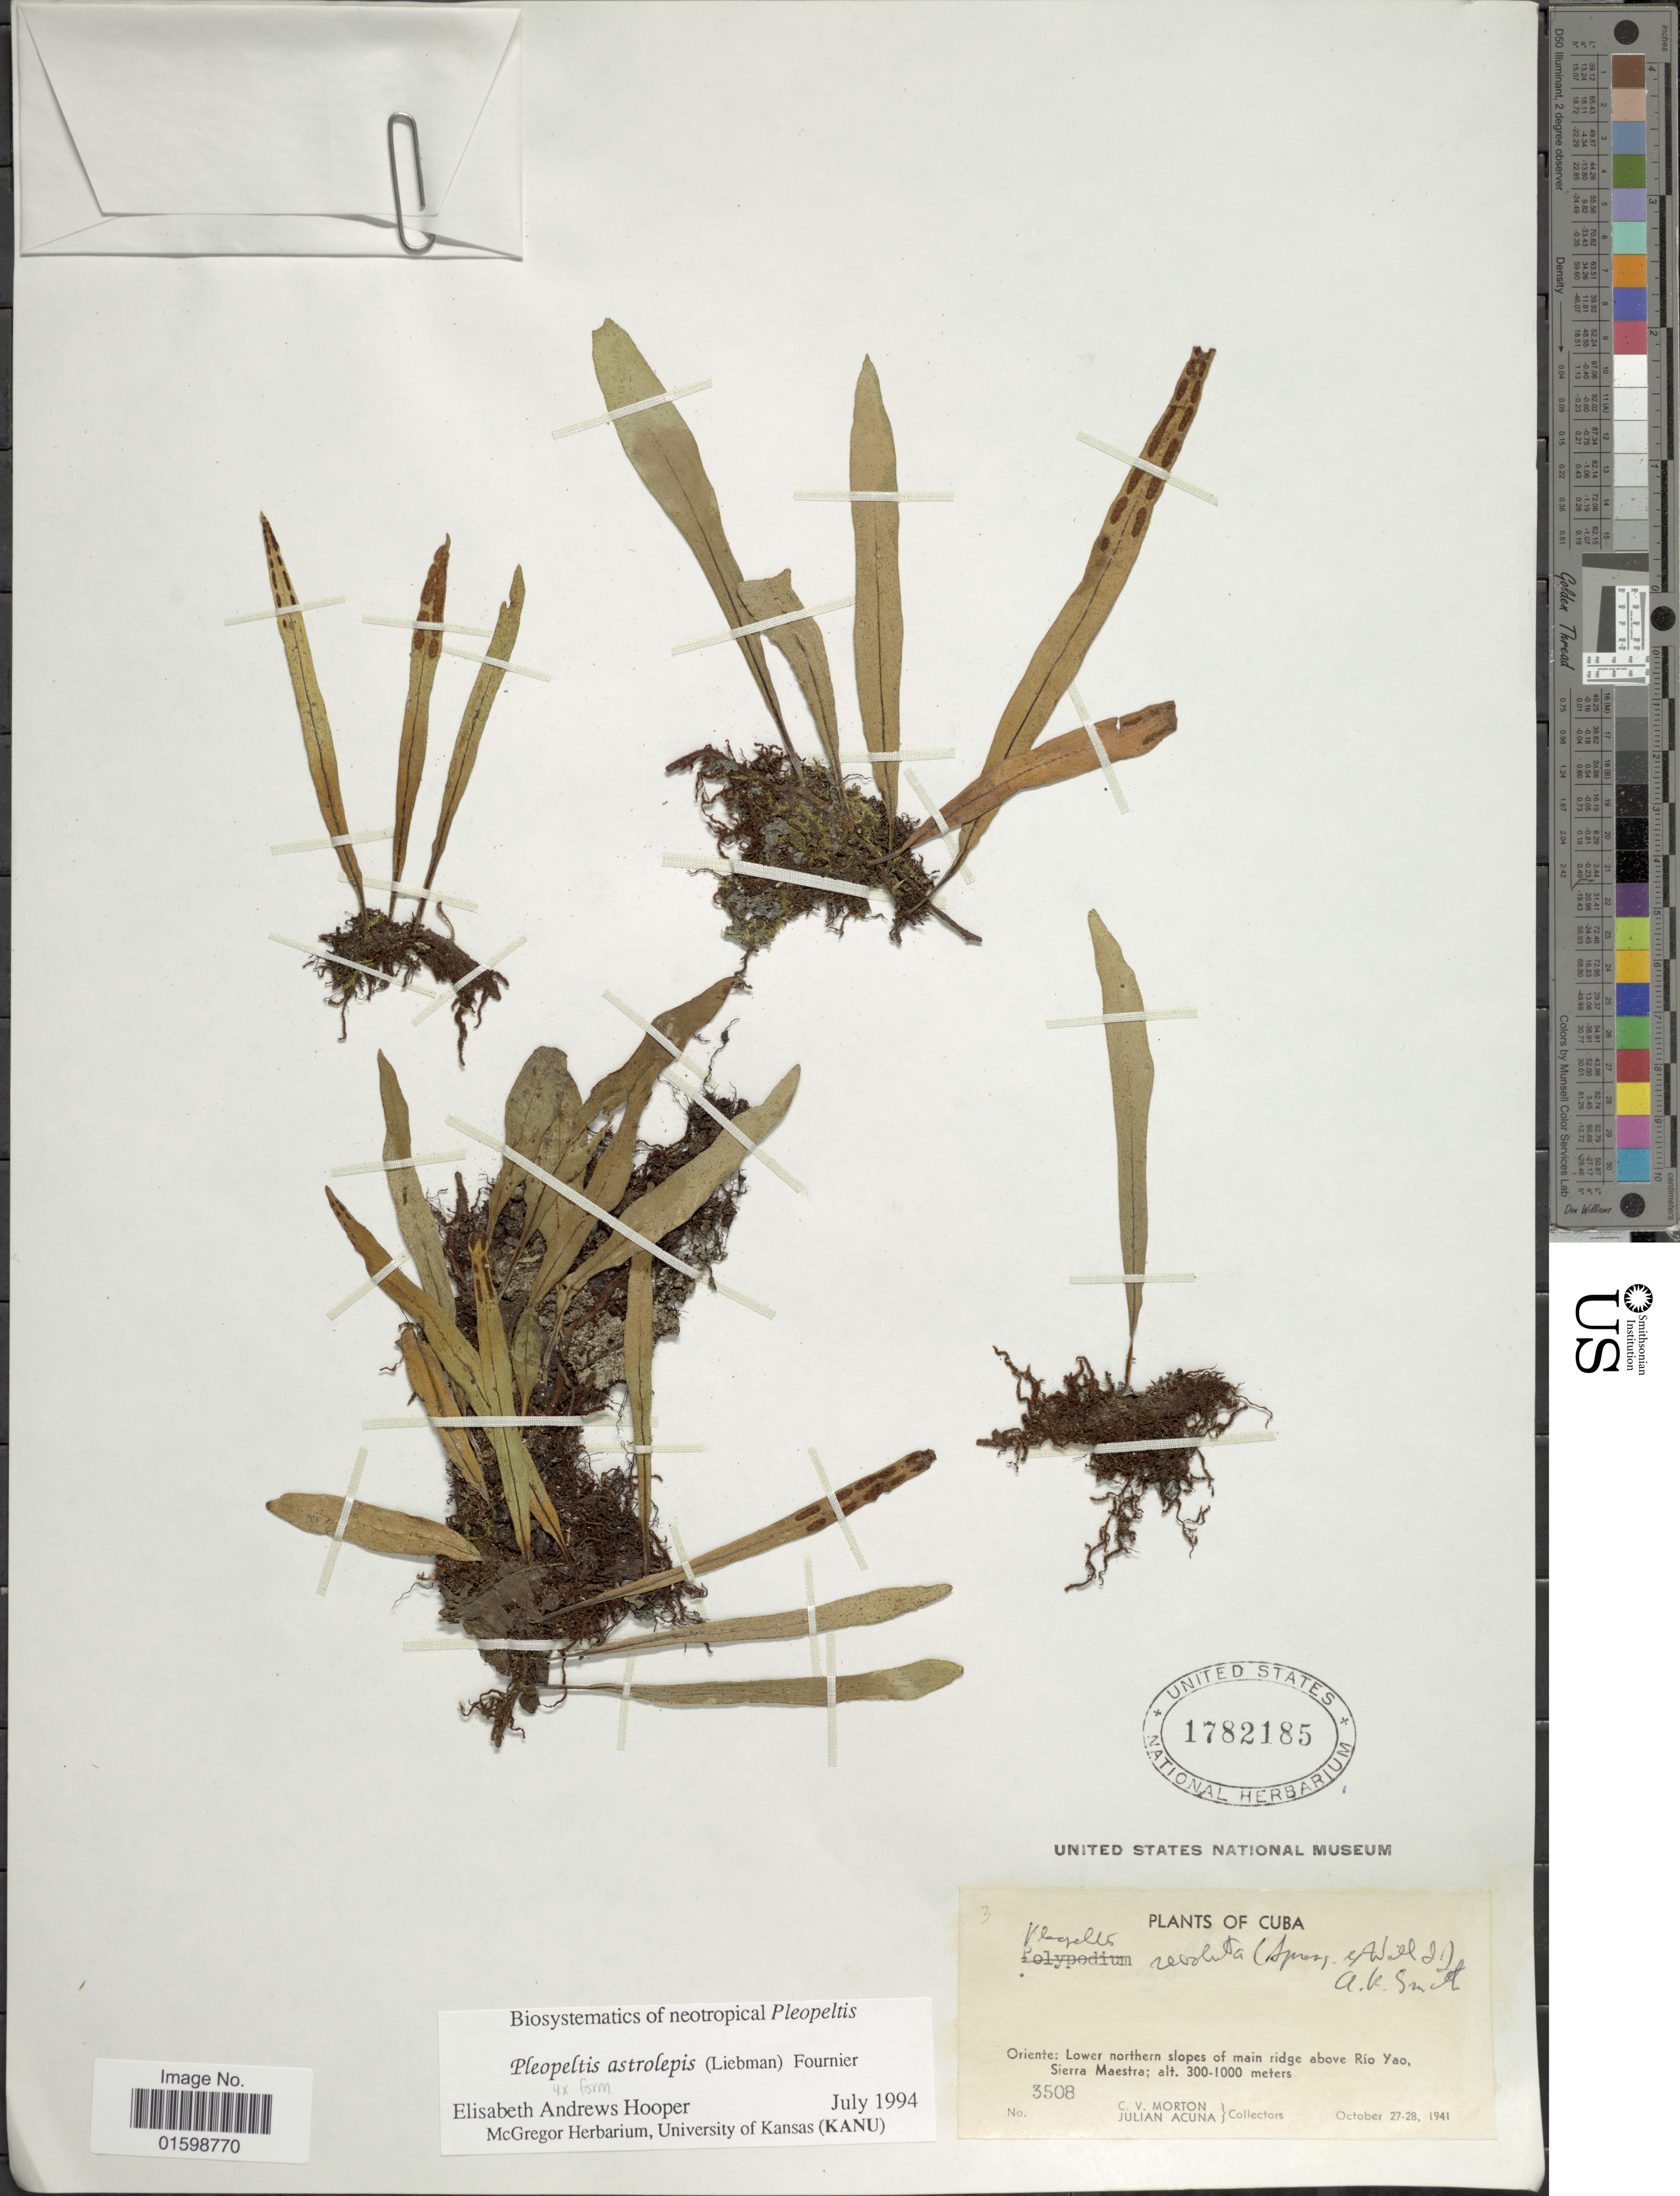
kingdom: Plantae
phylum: Tracheophyta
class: Polypodiopsida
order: Polypodiales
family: Polypodiaceae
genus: Pleopeltis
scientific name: Pleopeltis astrolepis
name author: (Liebm.) E. Fourn.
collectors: C. V. Morton & J. B. Acuña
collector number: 3508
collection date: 1941-10-27/1941-10-28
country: Cuba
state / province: Oriente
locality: Lower northern slopes of main ridge above Río Yao, Sierra Maestra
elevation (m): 300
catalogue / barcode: US 1782185